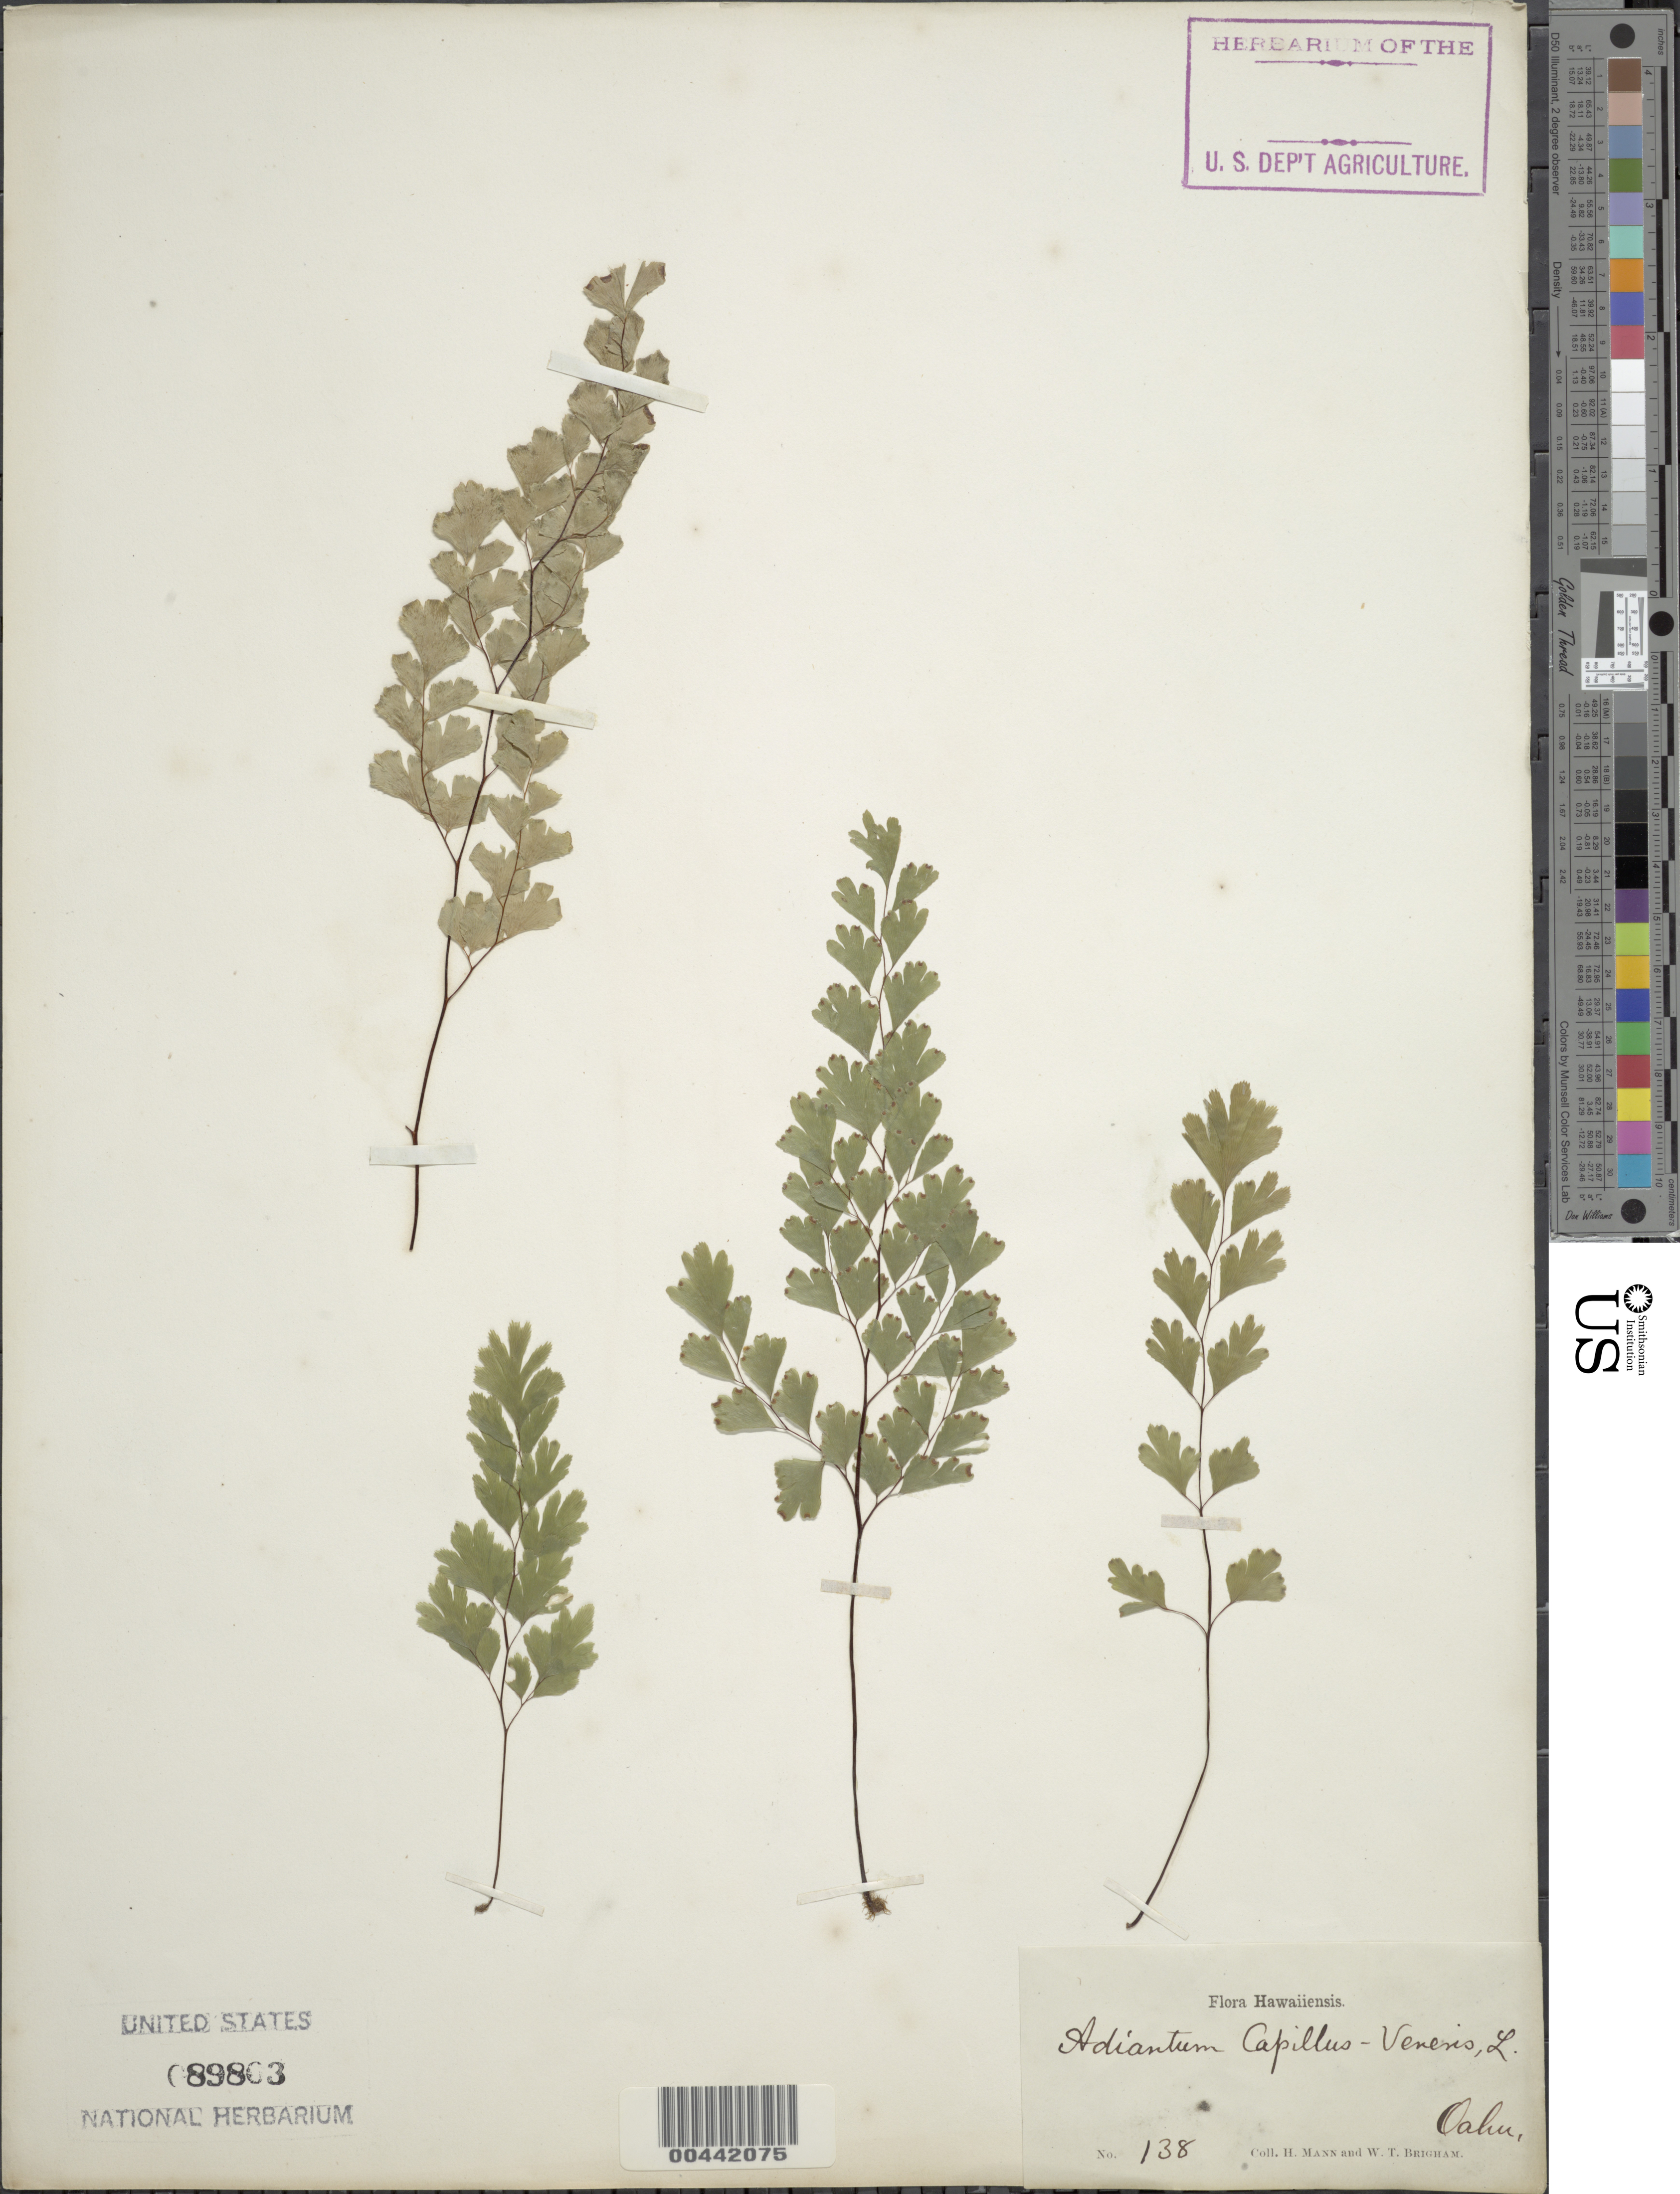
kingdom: Plantae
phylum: Tracheophyta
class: Polypodiopsida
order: Polypodiales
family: Pteridaceae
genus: Adiantum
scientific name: Adiantum capillus-veneris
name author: L.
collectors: H. Mann & W. T. Brigham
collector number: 138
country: United States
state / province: Hawaii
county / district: Honolulu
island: Oahu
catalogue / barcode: US 89803